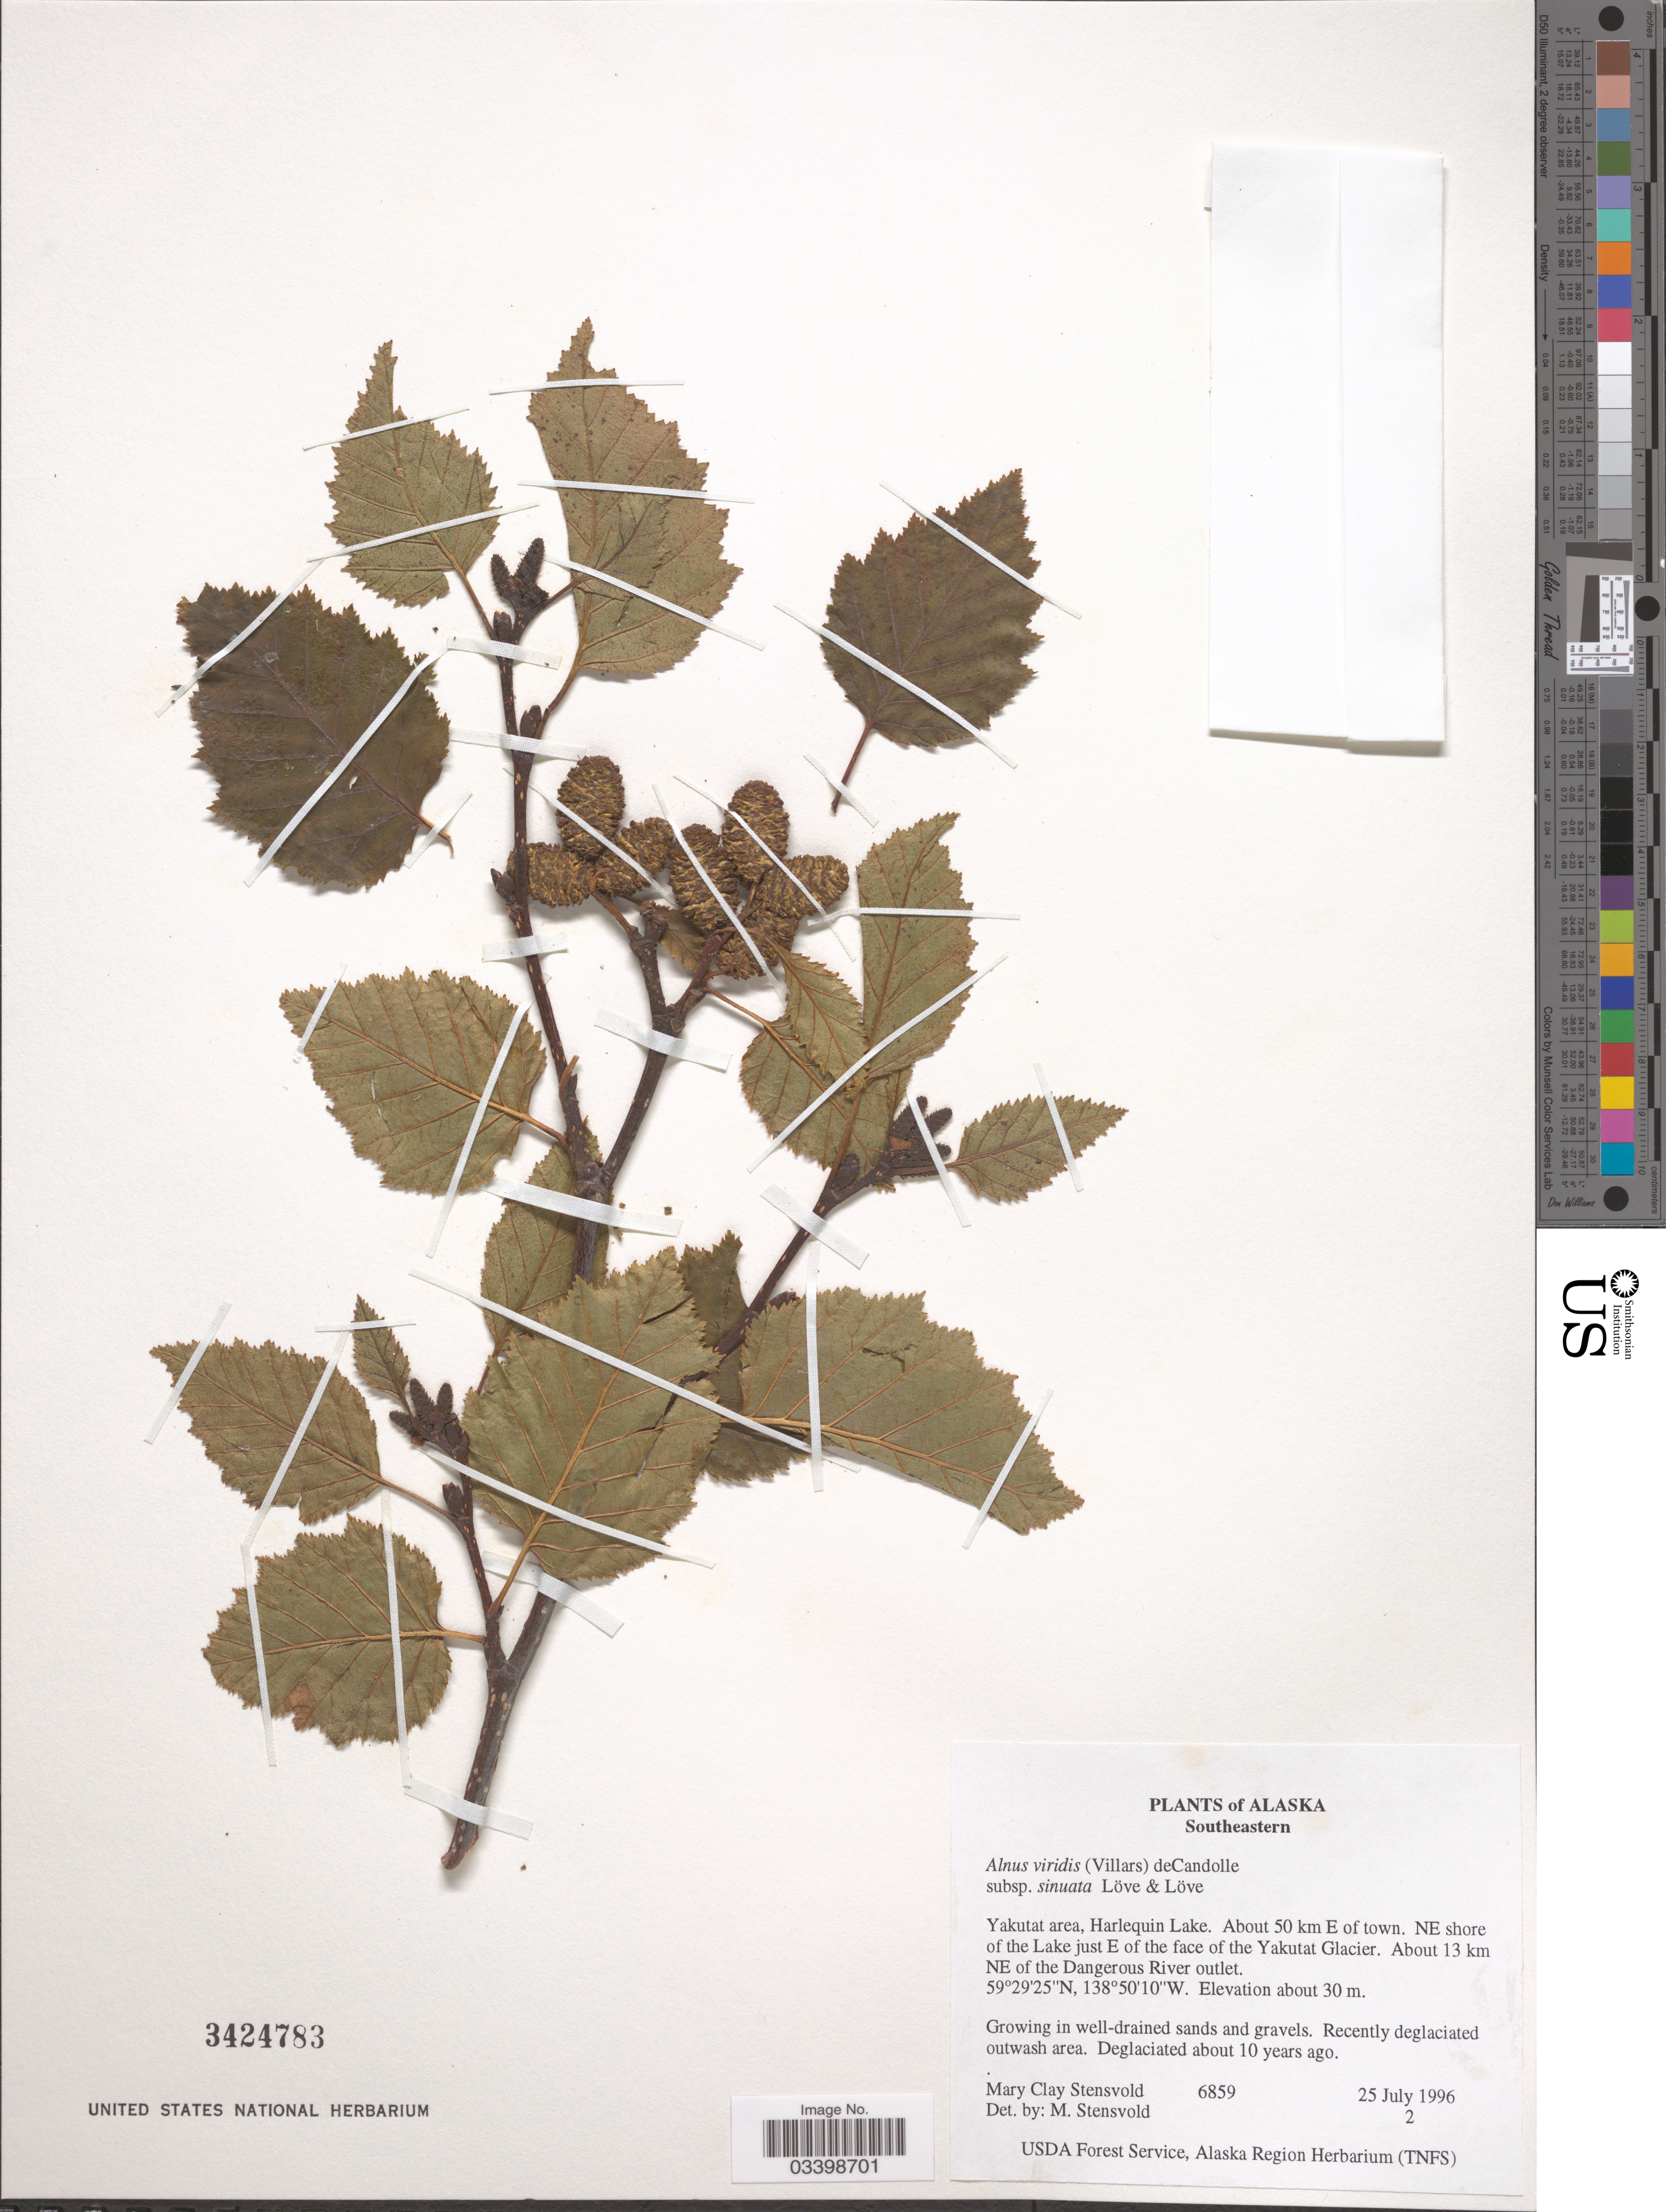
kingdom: Plantae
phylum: Tracheophyta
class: Magnoliopsida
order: Fagales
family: Betulaceae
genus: Alnus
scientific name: Alnus viridis subsp. sinuata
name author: Regel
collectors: M. Stensvold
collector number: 6859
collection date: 1996-07-25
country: United States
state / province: Alaska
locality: Southeastern. Yakutat area, Harlequin Lake. About 50 km E of town. NE shore of the Lake just E of the face of the Yakutat Glacier. About 13 km NE of the Dangerous River outlet.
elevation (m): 30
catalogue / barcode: US 3424783